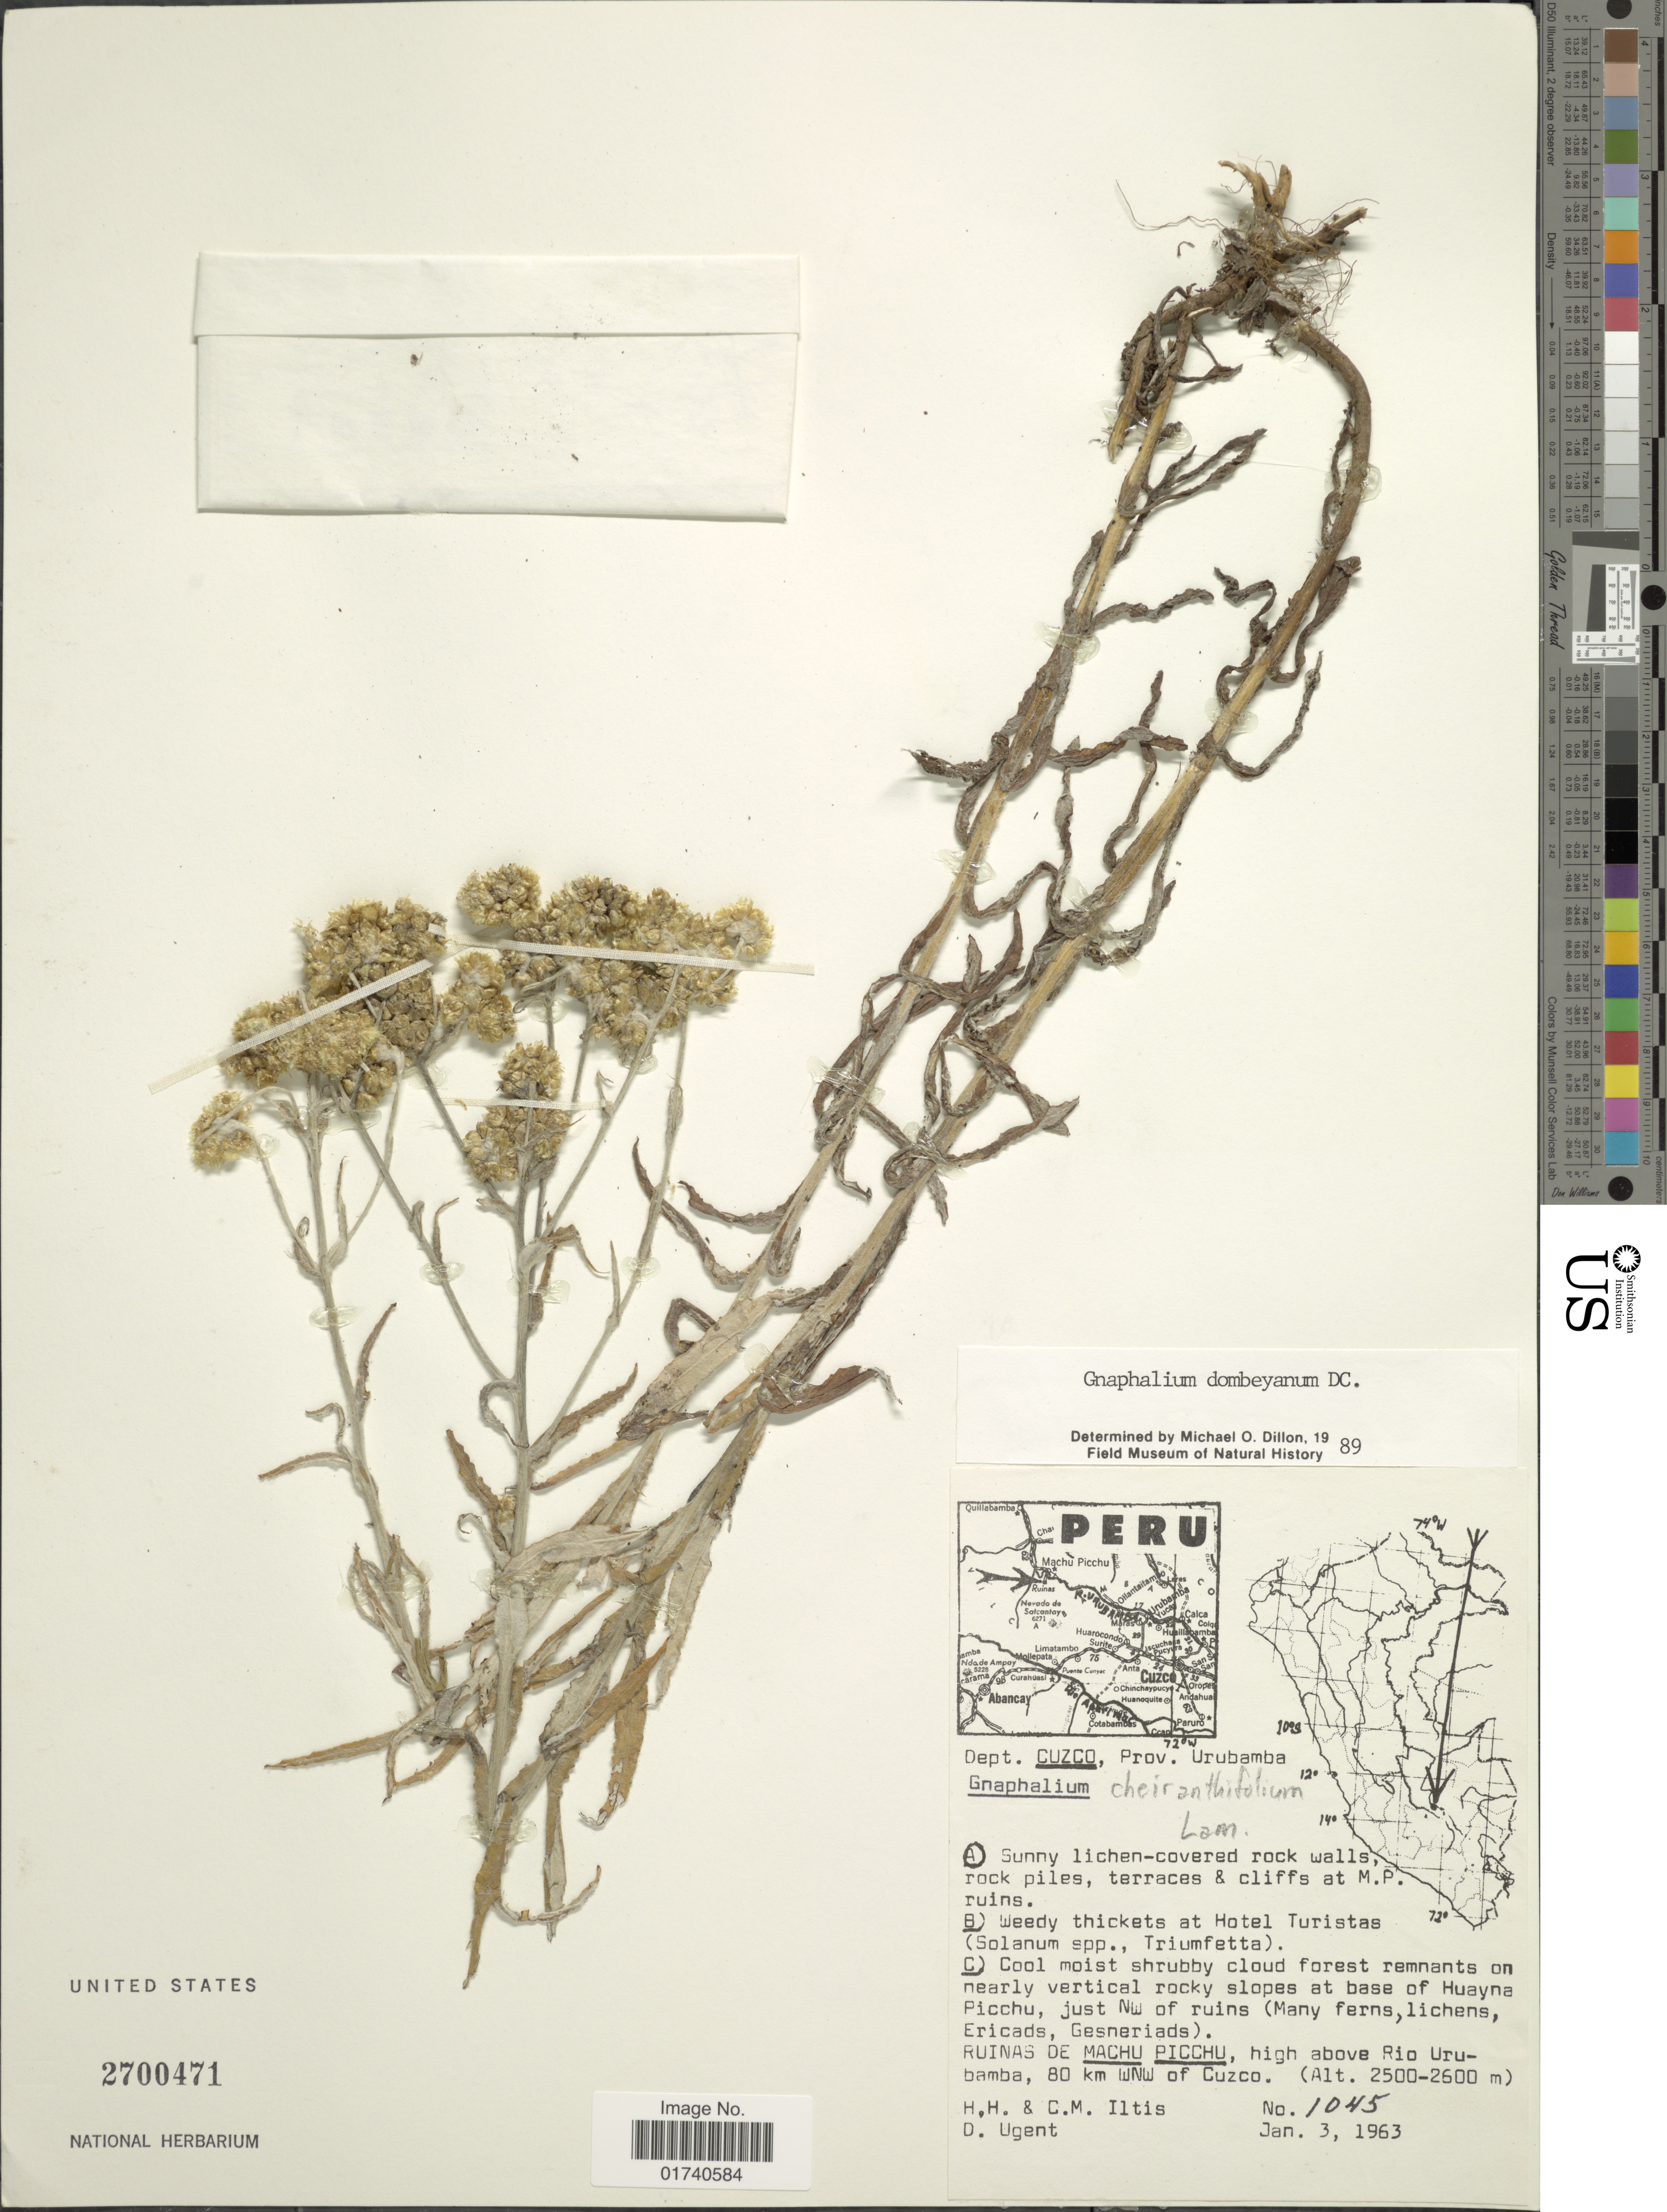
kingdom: Plantae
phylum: Tracheophyta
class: Magnoliopsida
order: Asterales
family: Asteraceae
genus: Pseudognaphalium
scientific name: Pseudognaphalium dombeyanum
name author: (DC.) Anderb.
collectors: H. H. Iltis, C. M Iltis & D. Ugent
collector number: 1045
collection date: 1963-01-03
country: Peru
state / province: Cusco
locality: Ruinas de Machu Picchu, high above Rio Urubamba, 80 km WNW of Cuzco.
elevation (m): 2500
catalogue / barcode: US 2700471